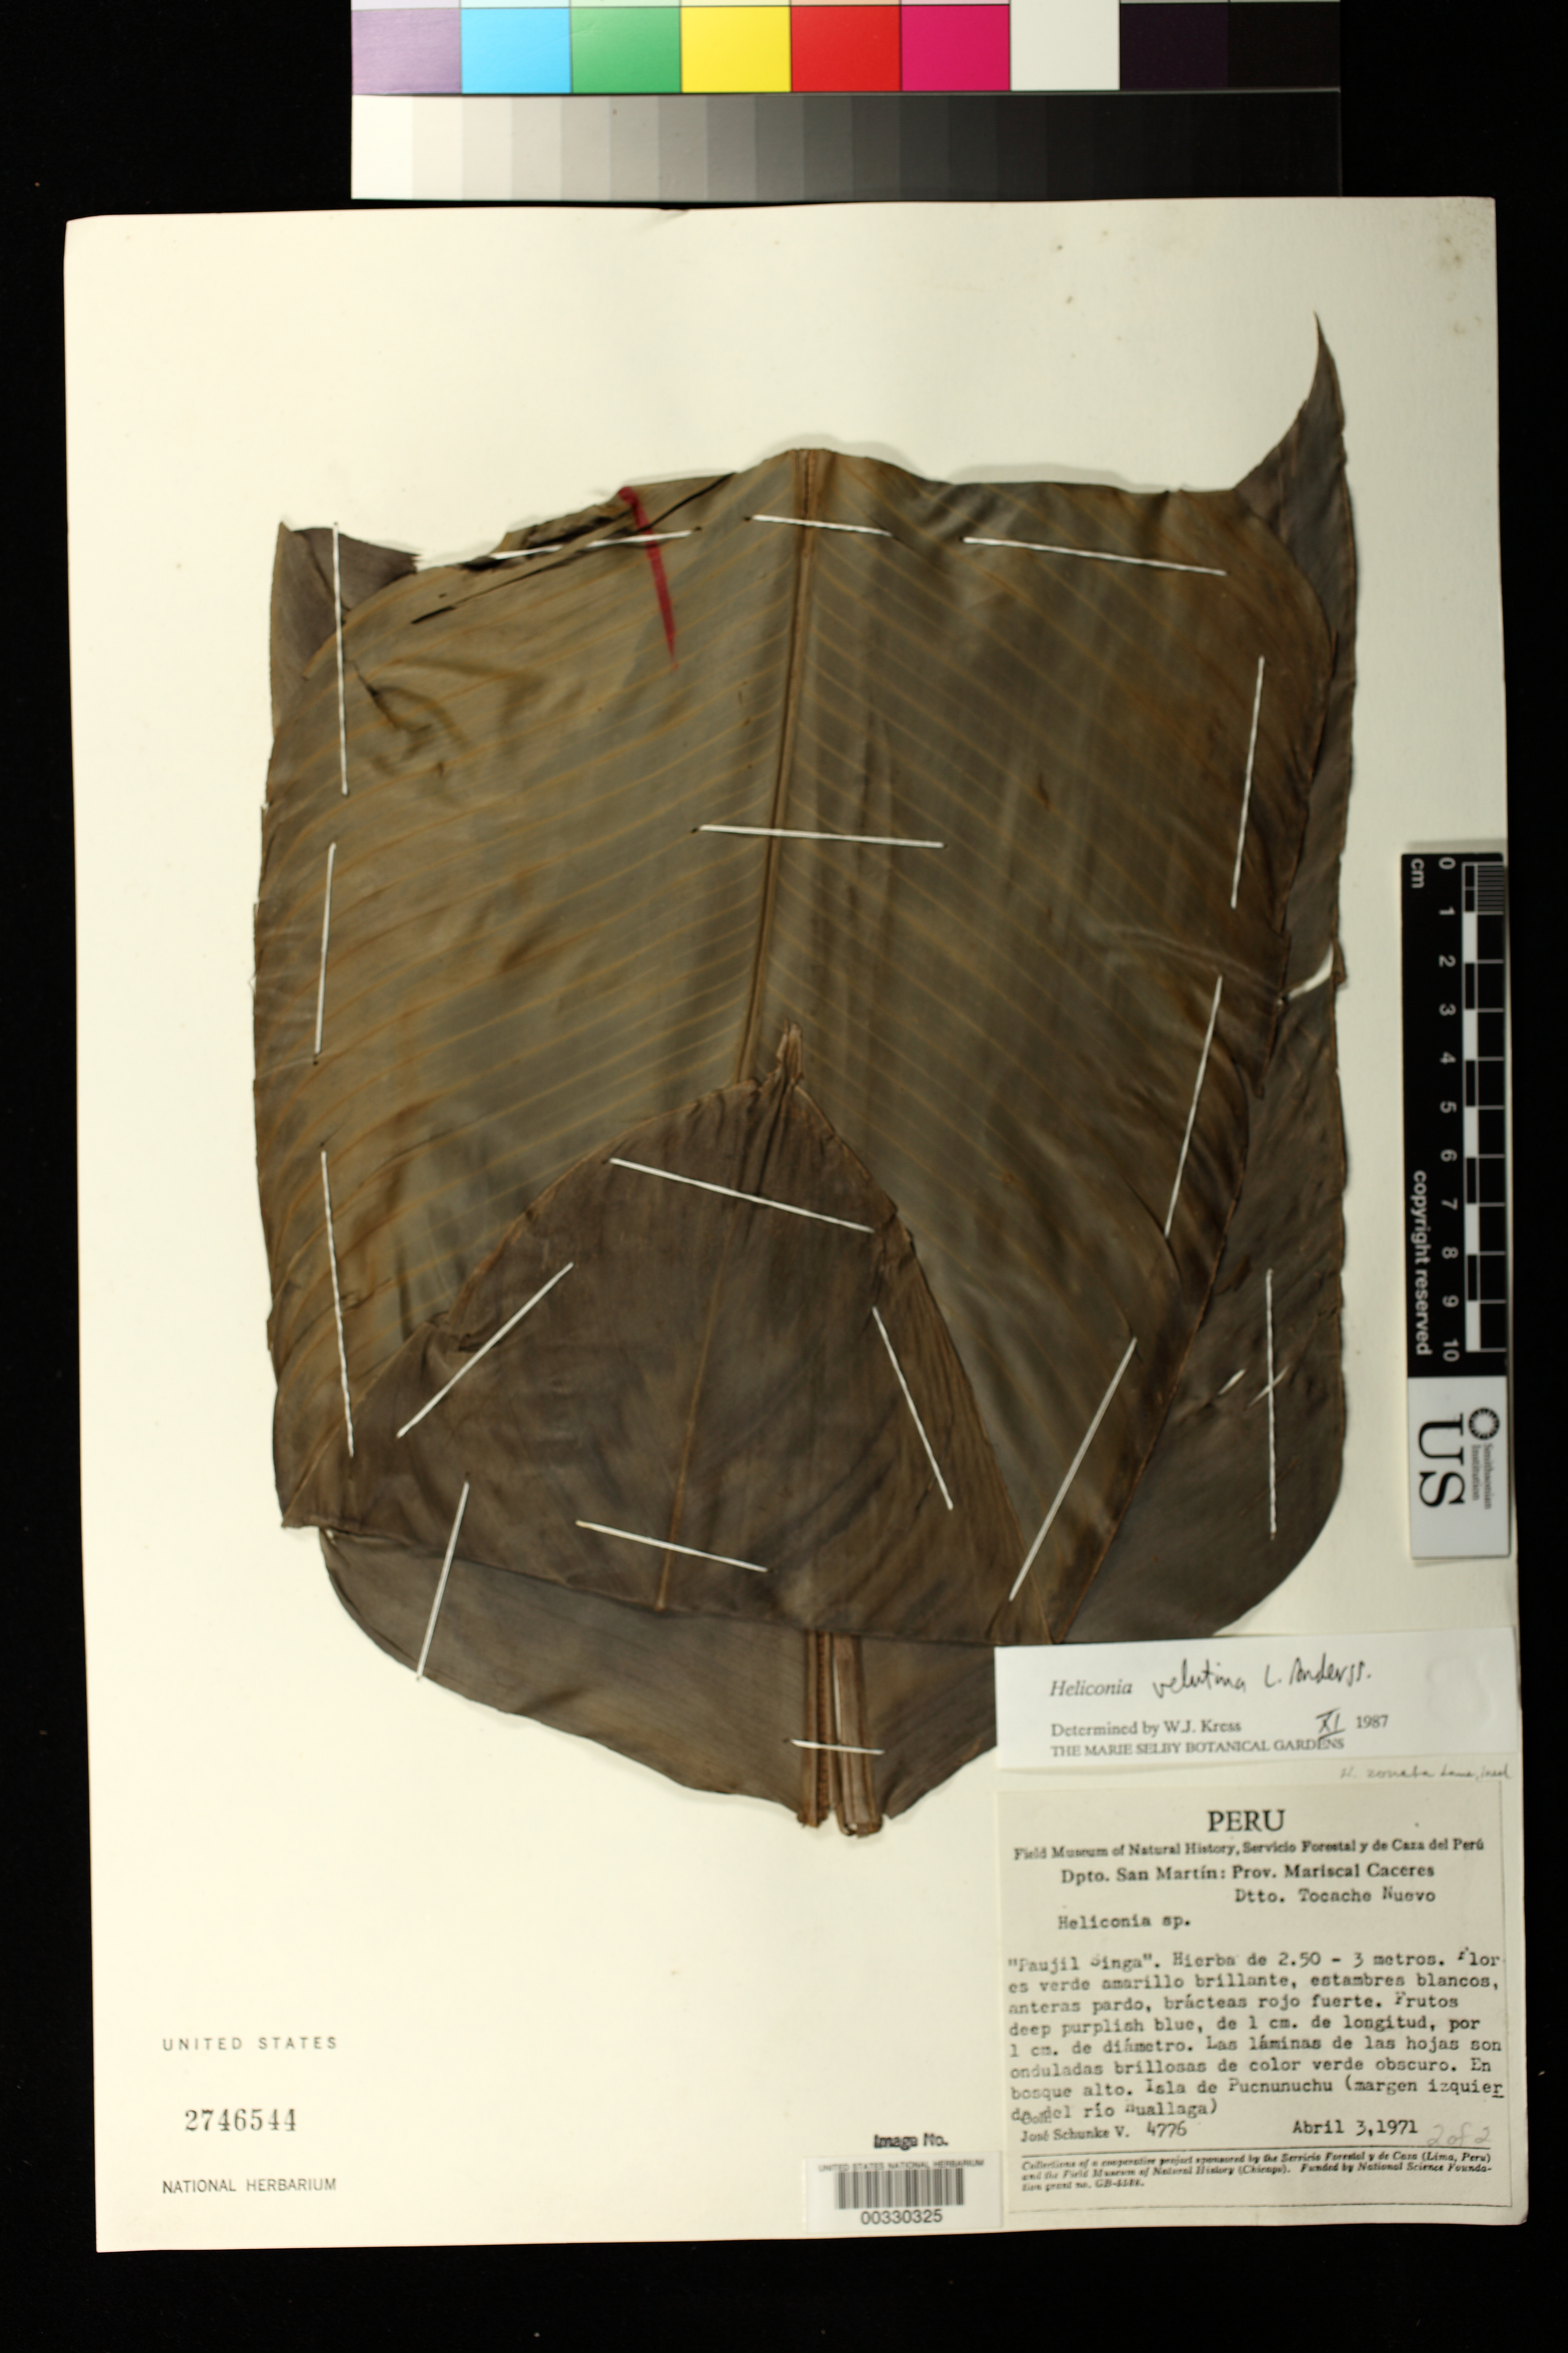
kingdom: Plantae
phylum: Tracheophyta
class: Liliopsida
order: Zingiberales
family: Heliconiaceae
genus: Heliconia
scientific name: Heliconia velutina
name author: L. Andersson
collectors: J. Schunke Vigo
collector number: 4776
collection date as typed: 03 Apr 1971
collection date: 1971-04-03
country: Peru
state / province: San Martín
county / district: Mariscal Cáceres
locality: Dtto. Tocache Nuevo, Isla de Pucnunuchu (left bank of Río Huallaga)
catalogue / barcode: US 2746544